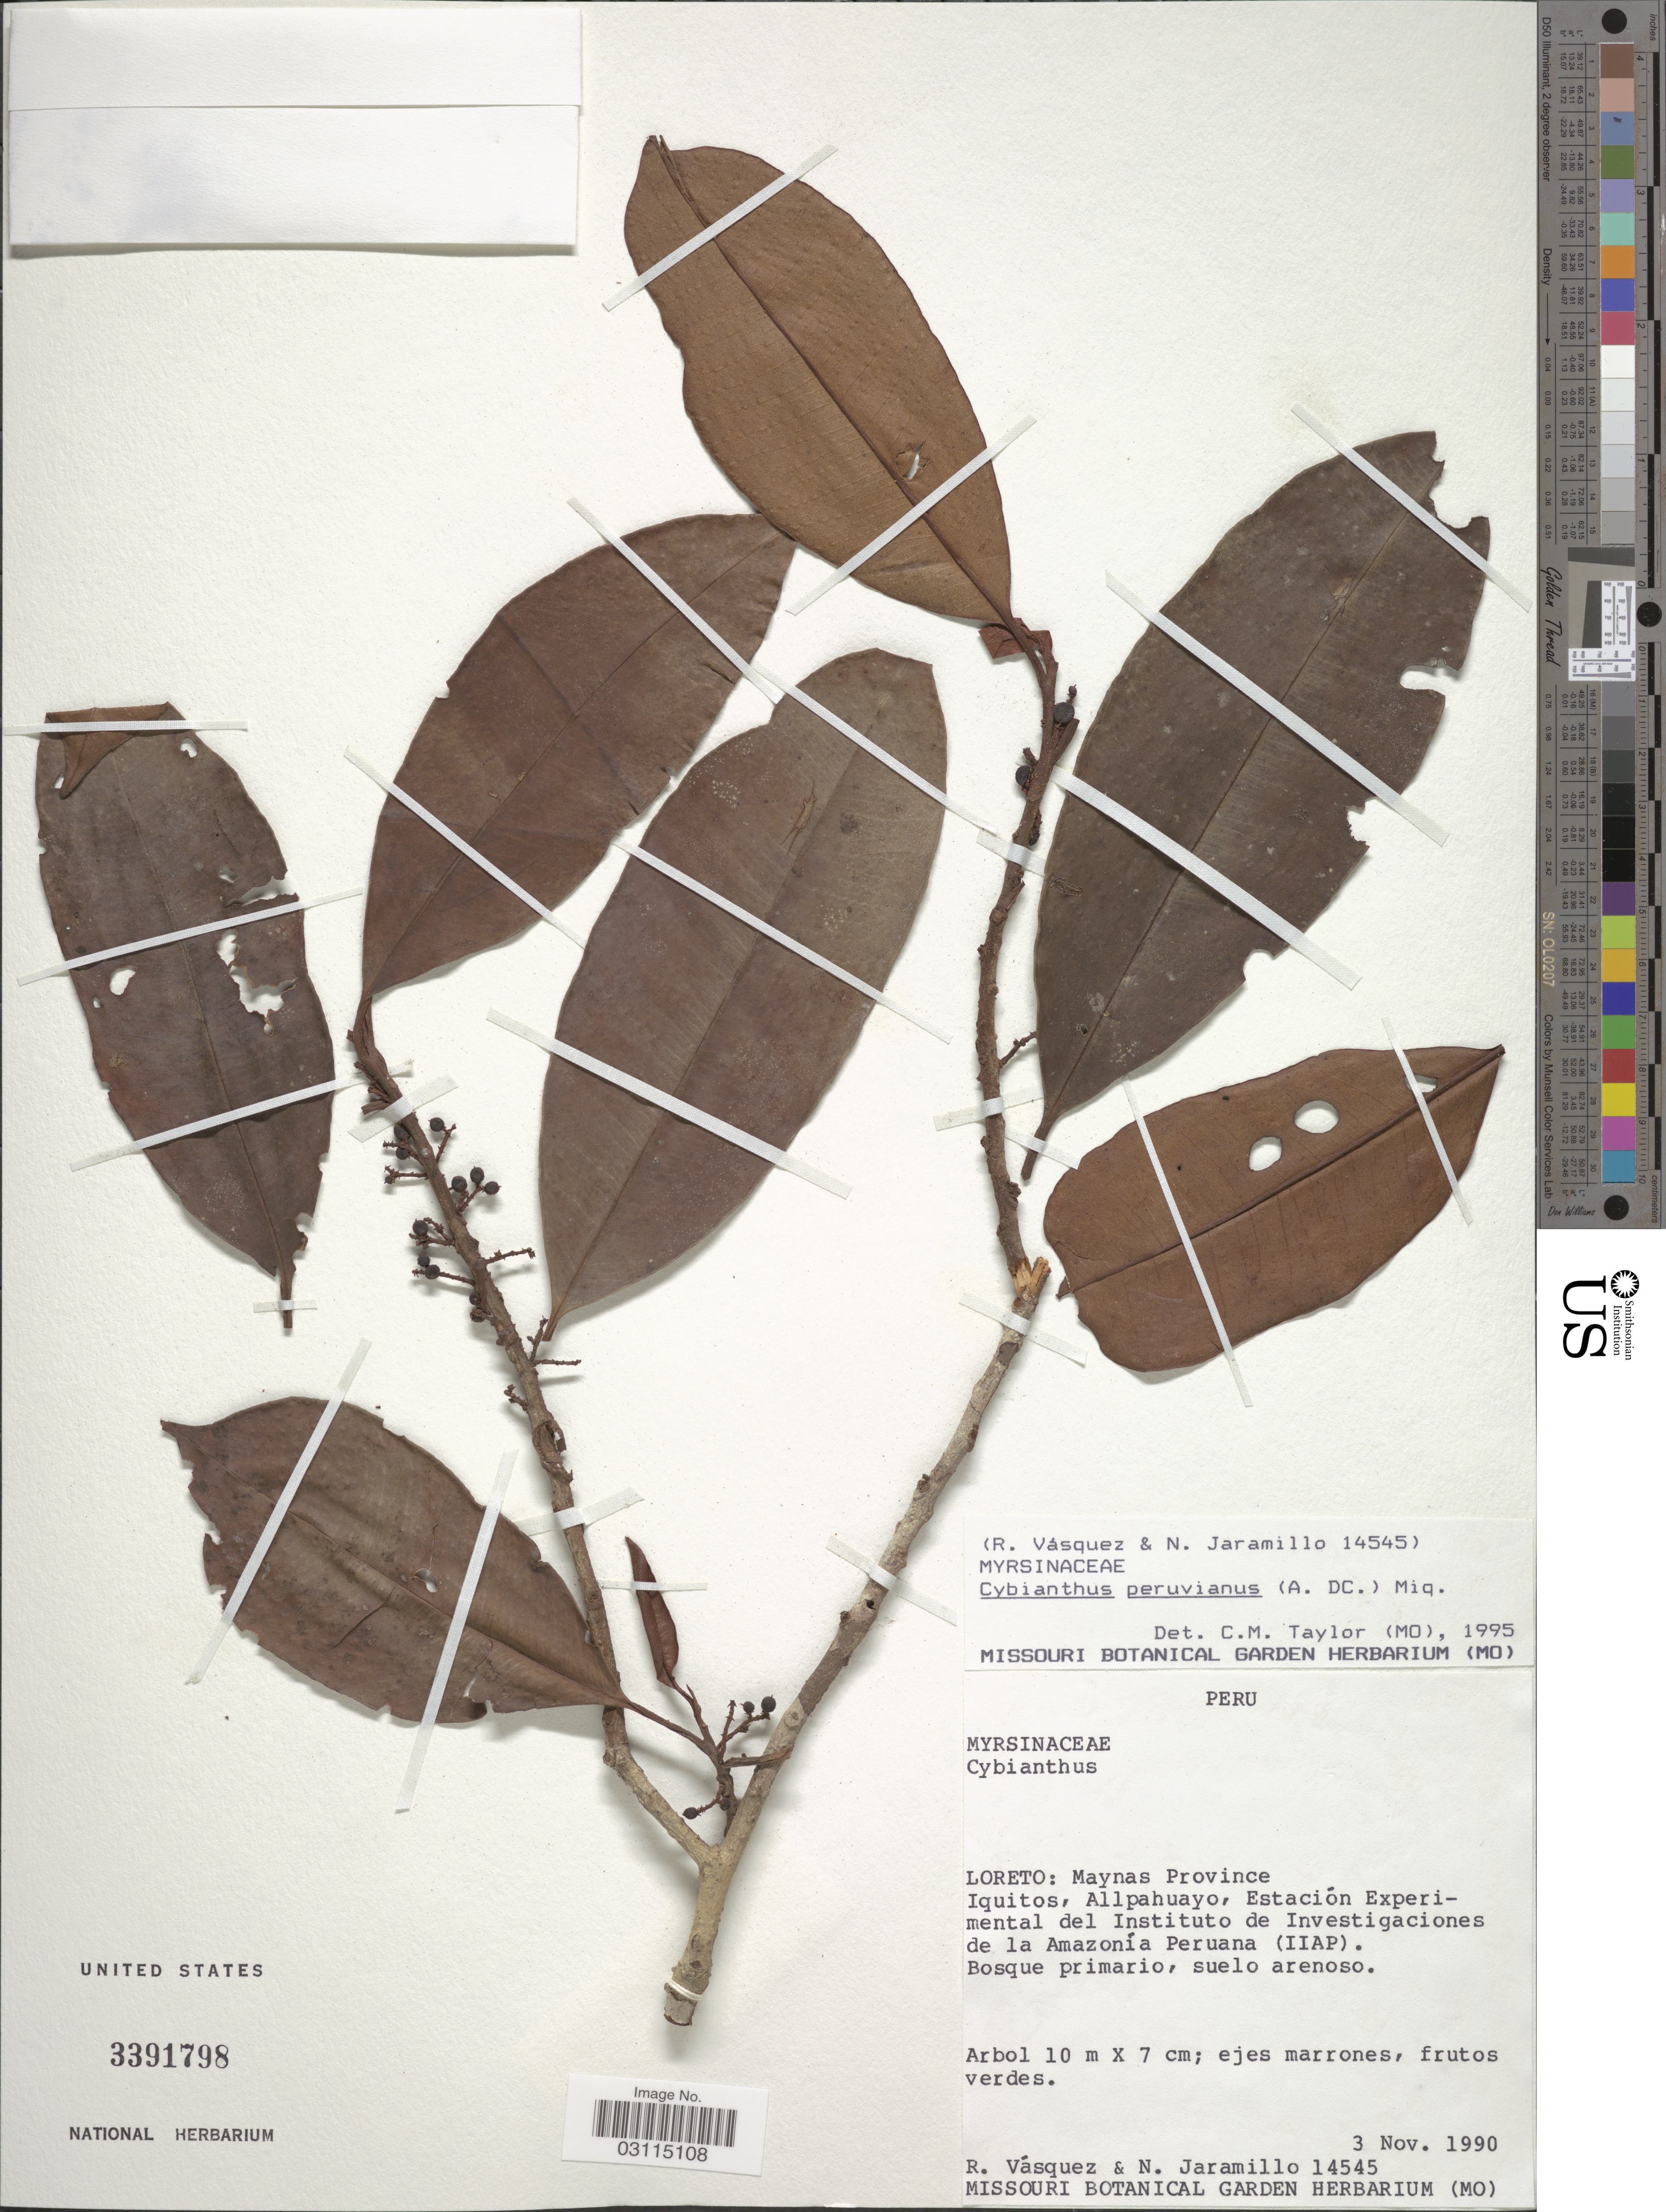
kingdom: Plantae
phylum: Tracheophyta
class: Magnoliopsida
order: Ericales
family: Primulaceae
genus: Cybianthus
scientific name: Cybianthus peruvianus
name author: (A. DC.) Miq.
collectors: R. Vásquez & N. Jaramillo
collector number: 14545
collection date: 1990-11-03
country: Peru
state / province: Loreto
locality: Maynas Province, Iquitos, Allpahuayo, Estación Experimental del Instituto de Investigaciones de la Amazonía Peruana (IIAP).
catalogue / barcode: US 3391798